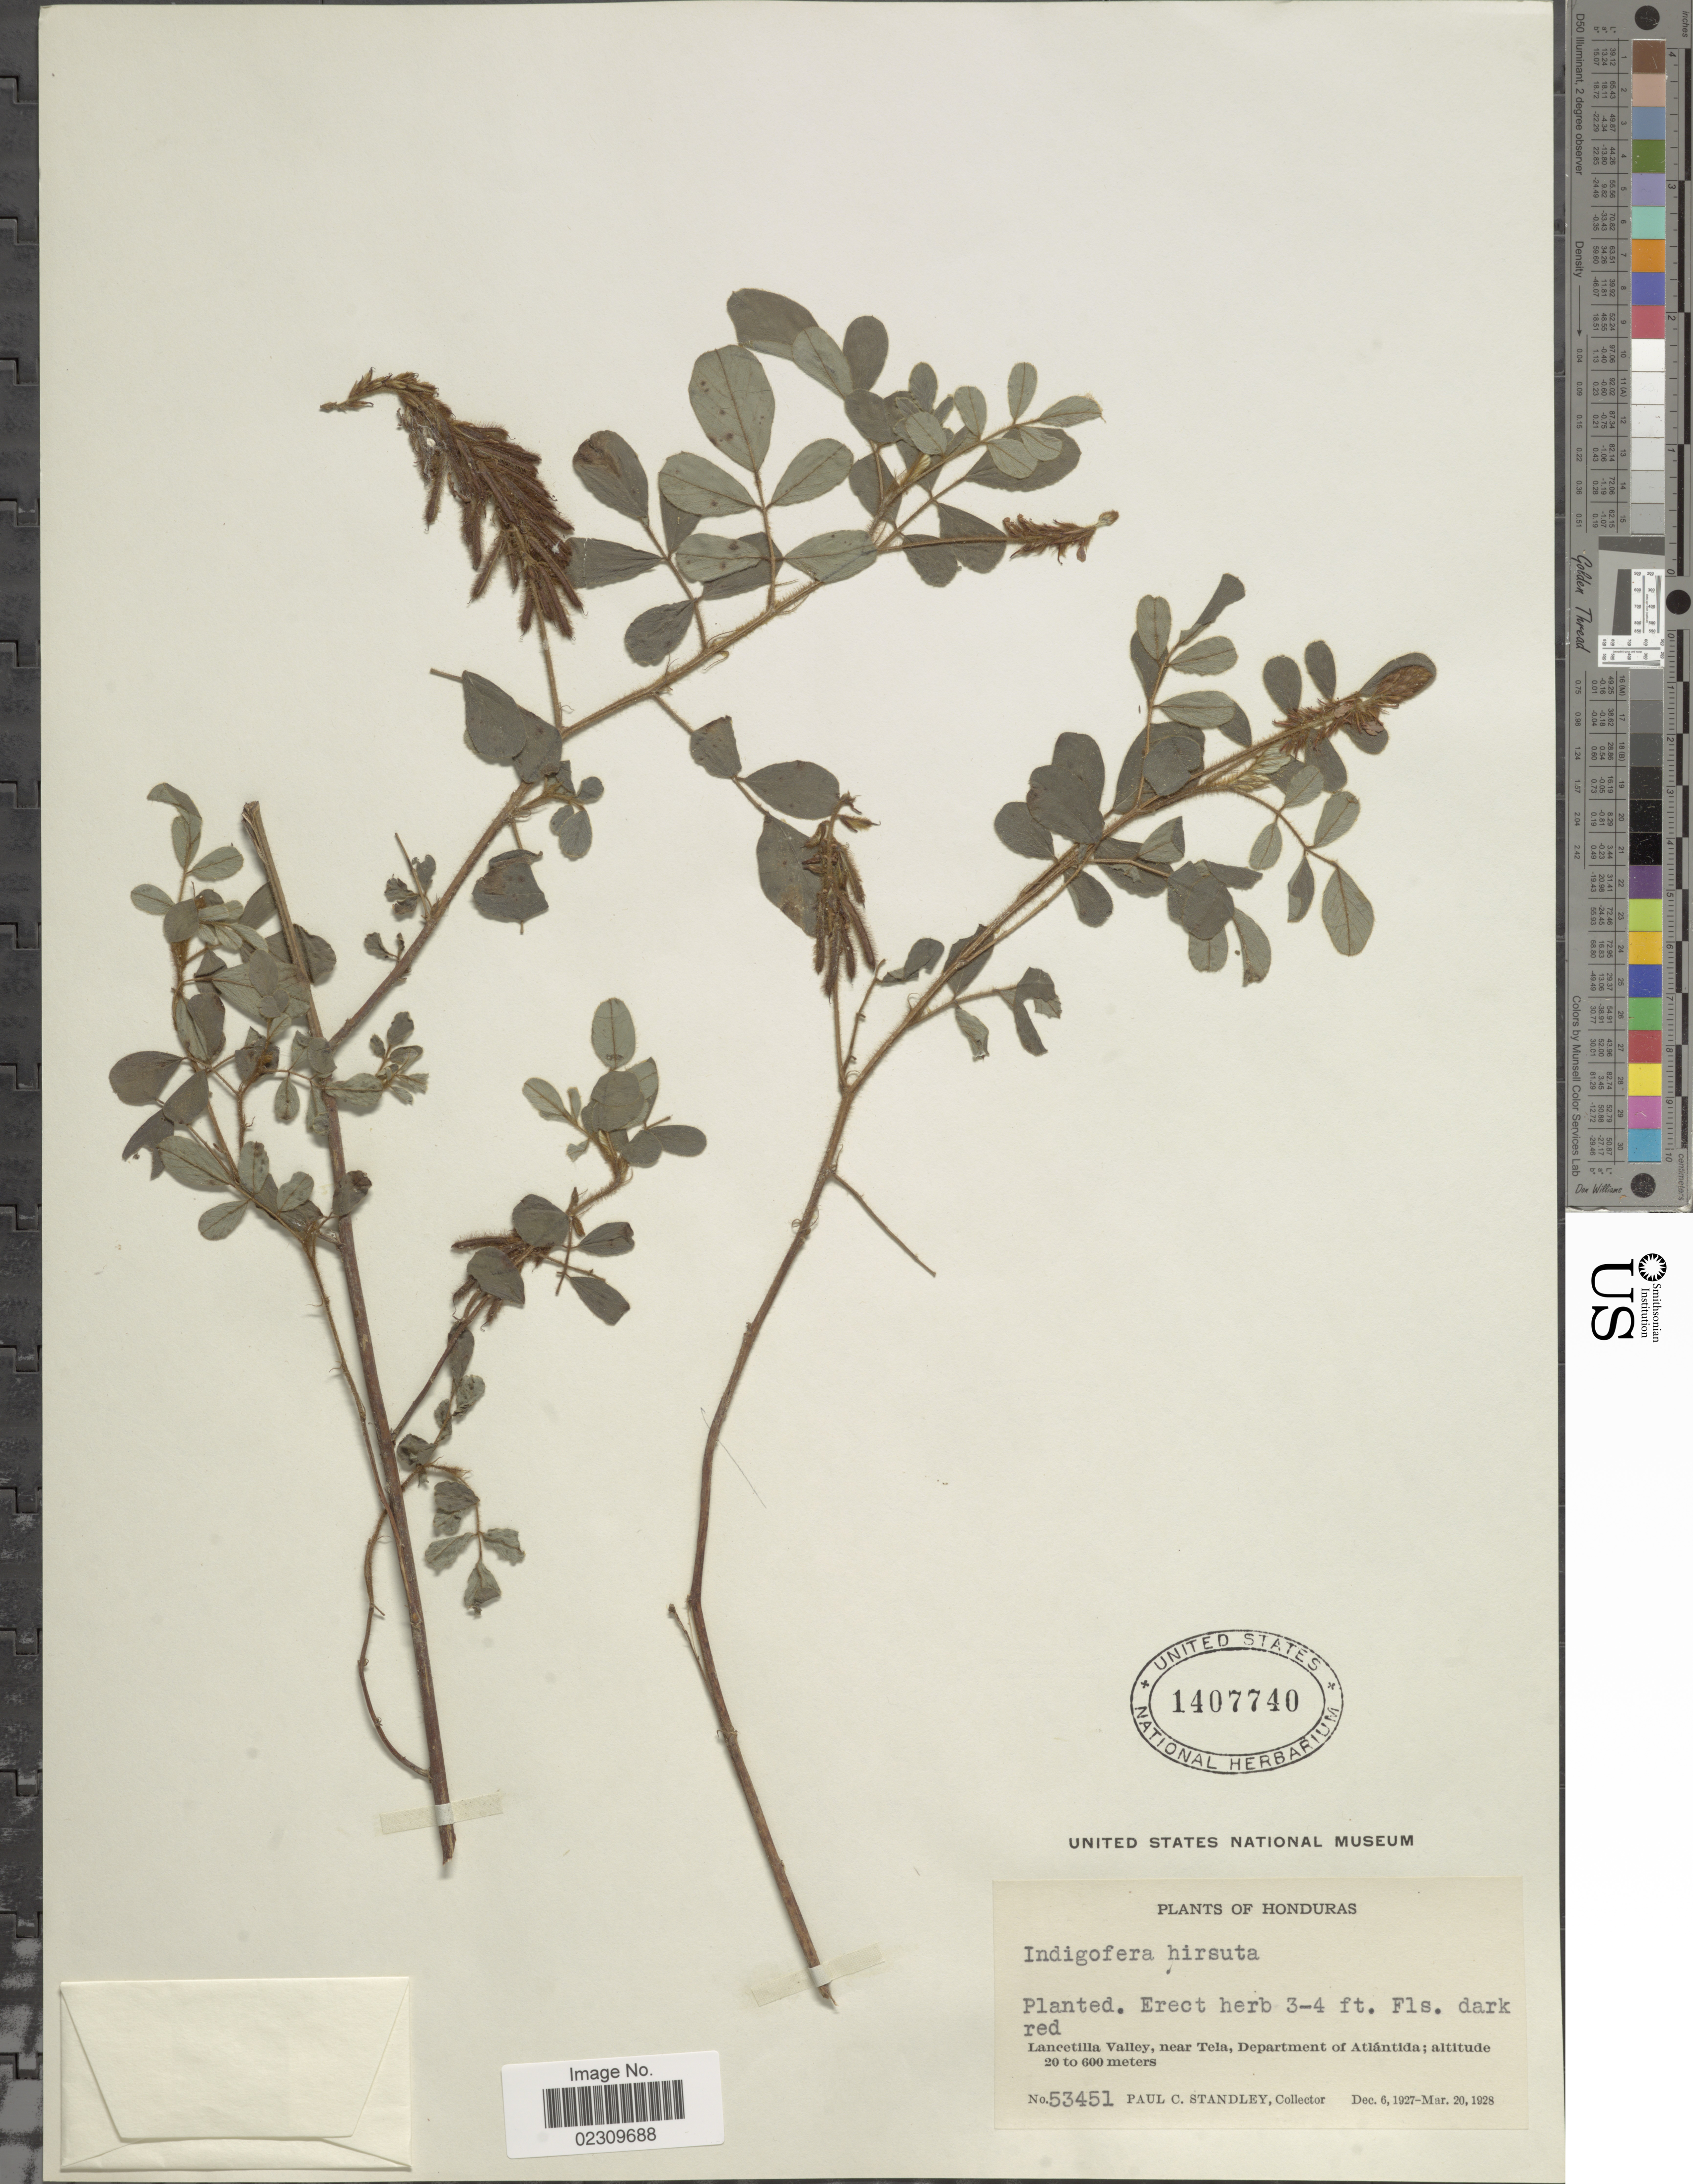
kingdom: Plantae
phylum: Tracheophyta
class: Magnoliopsida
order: Fabales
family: Fabaceae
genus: Indigofera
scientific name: Indigofera hirsuta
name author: L.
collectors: P. C. Standley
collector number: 53451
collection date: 1927-12-06/1928-03-20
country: Honduras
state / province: Atlántida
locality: Lancetilla Valley, near Tela, Department of Atlántida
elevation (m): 20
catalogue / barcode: US 1407740